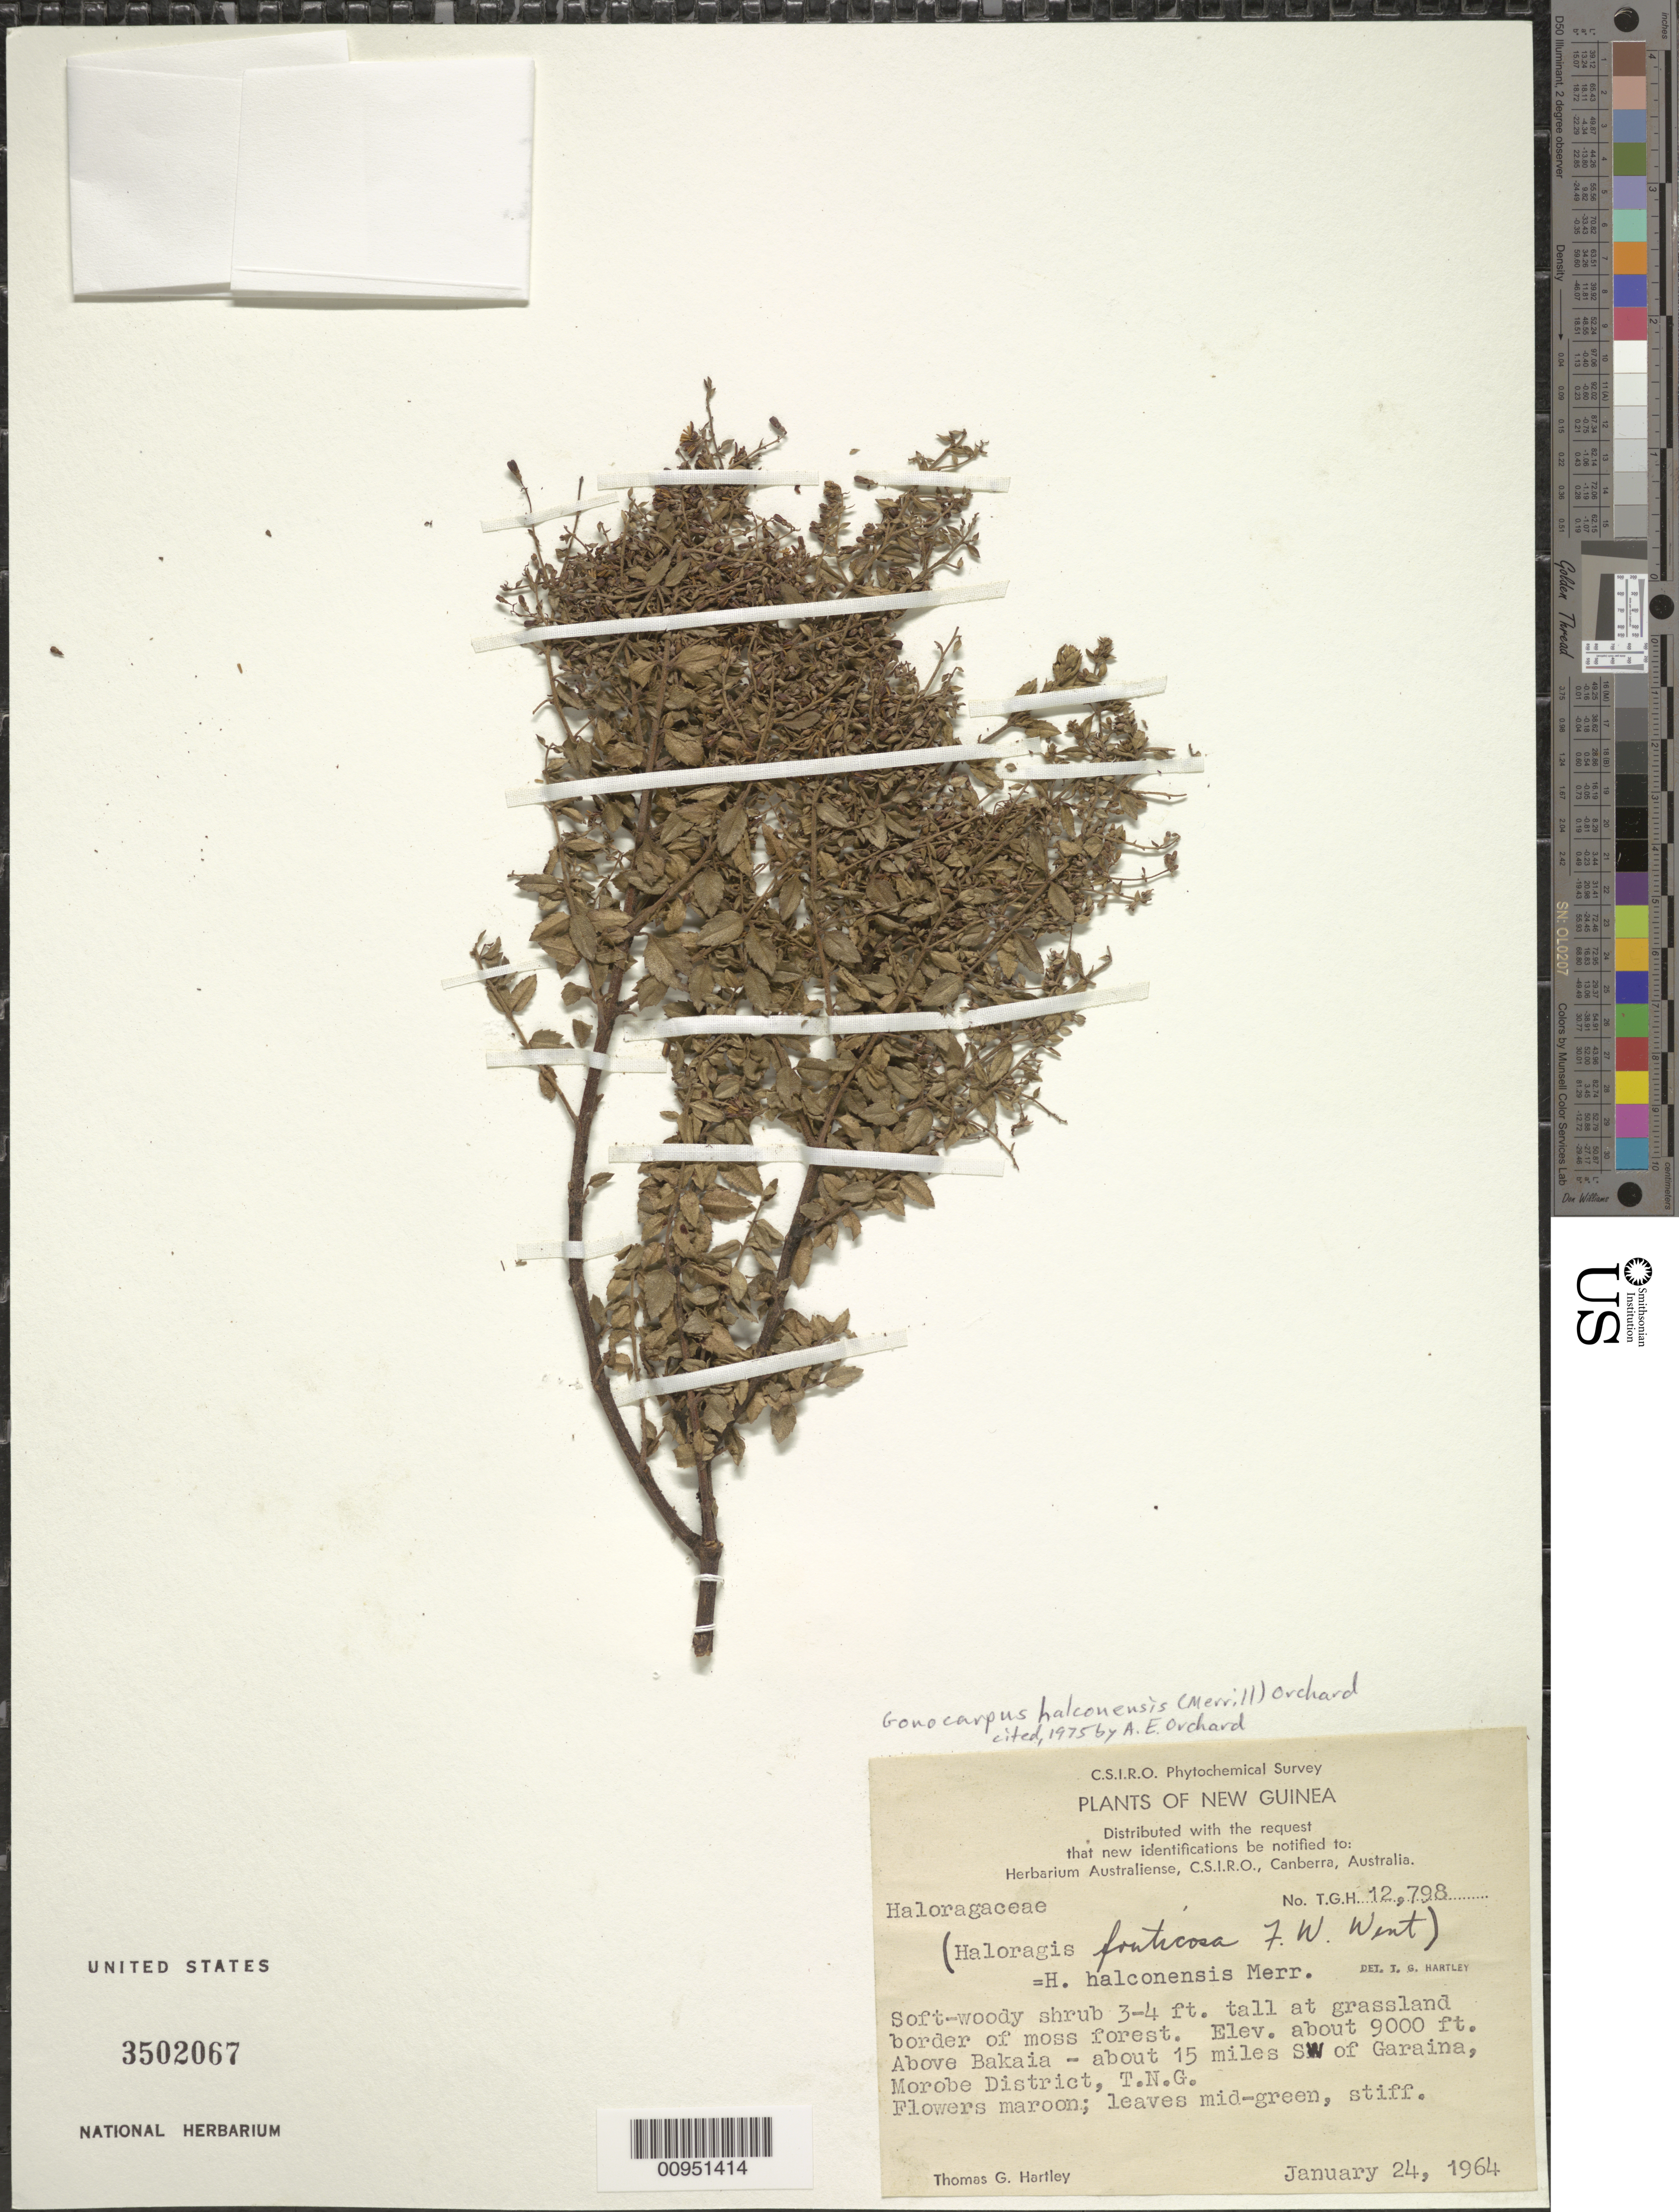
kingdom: Plantae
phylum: Tracheophyta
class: Magnoliopsida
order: Saxifragales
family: Haloragaceae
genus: Gonocarpus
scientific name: Gonocarpus halconensis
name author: (Merr.) Orchard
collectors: T. G. Hartley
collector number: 12798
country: Papua New Guinea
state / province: Southern Highlands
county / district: Morobe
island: New Guinea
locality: Above Bakai, SW of Caraina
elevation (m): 2743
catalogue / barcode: US 3502067